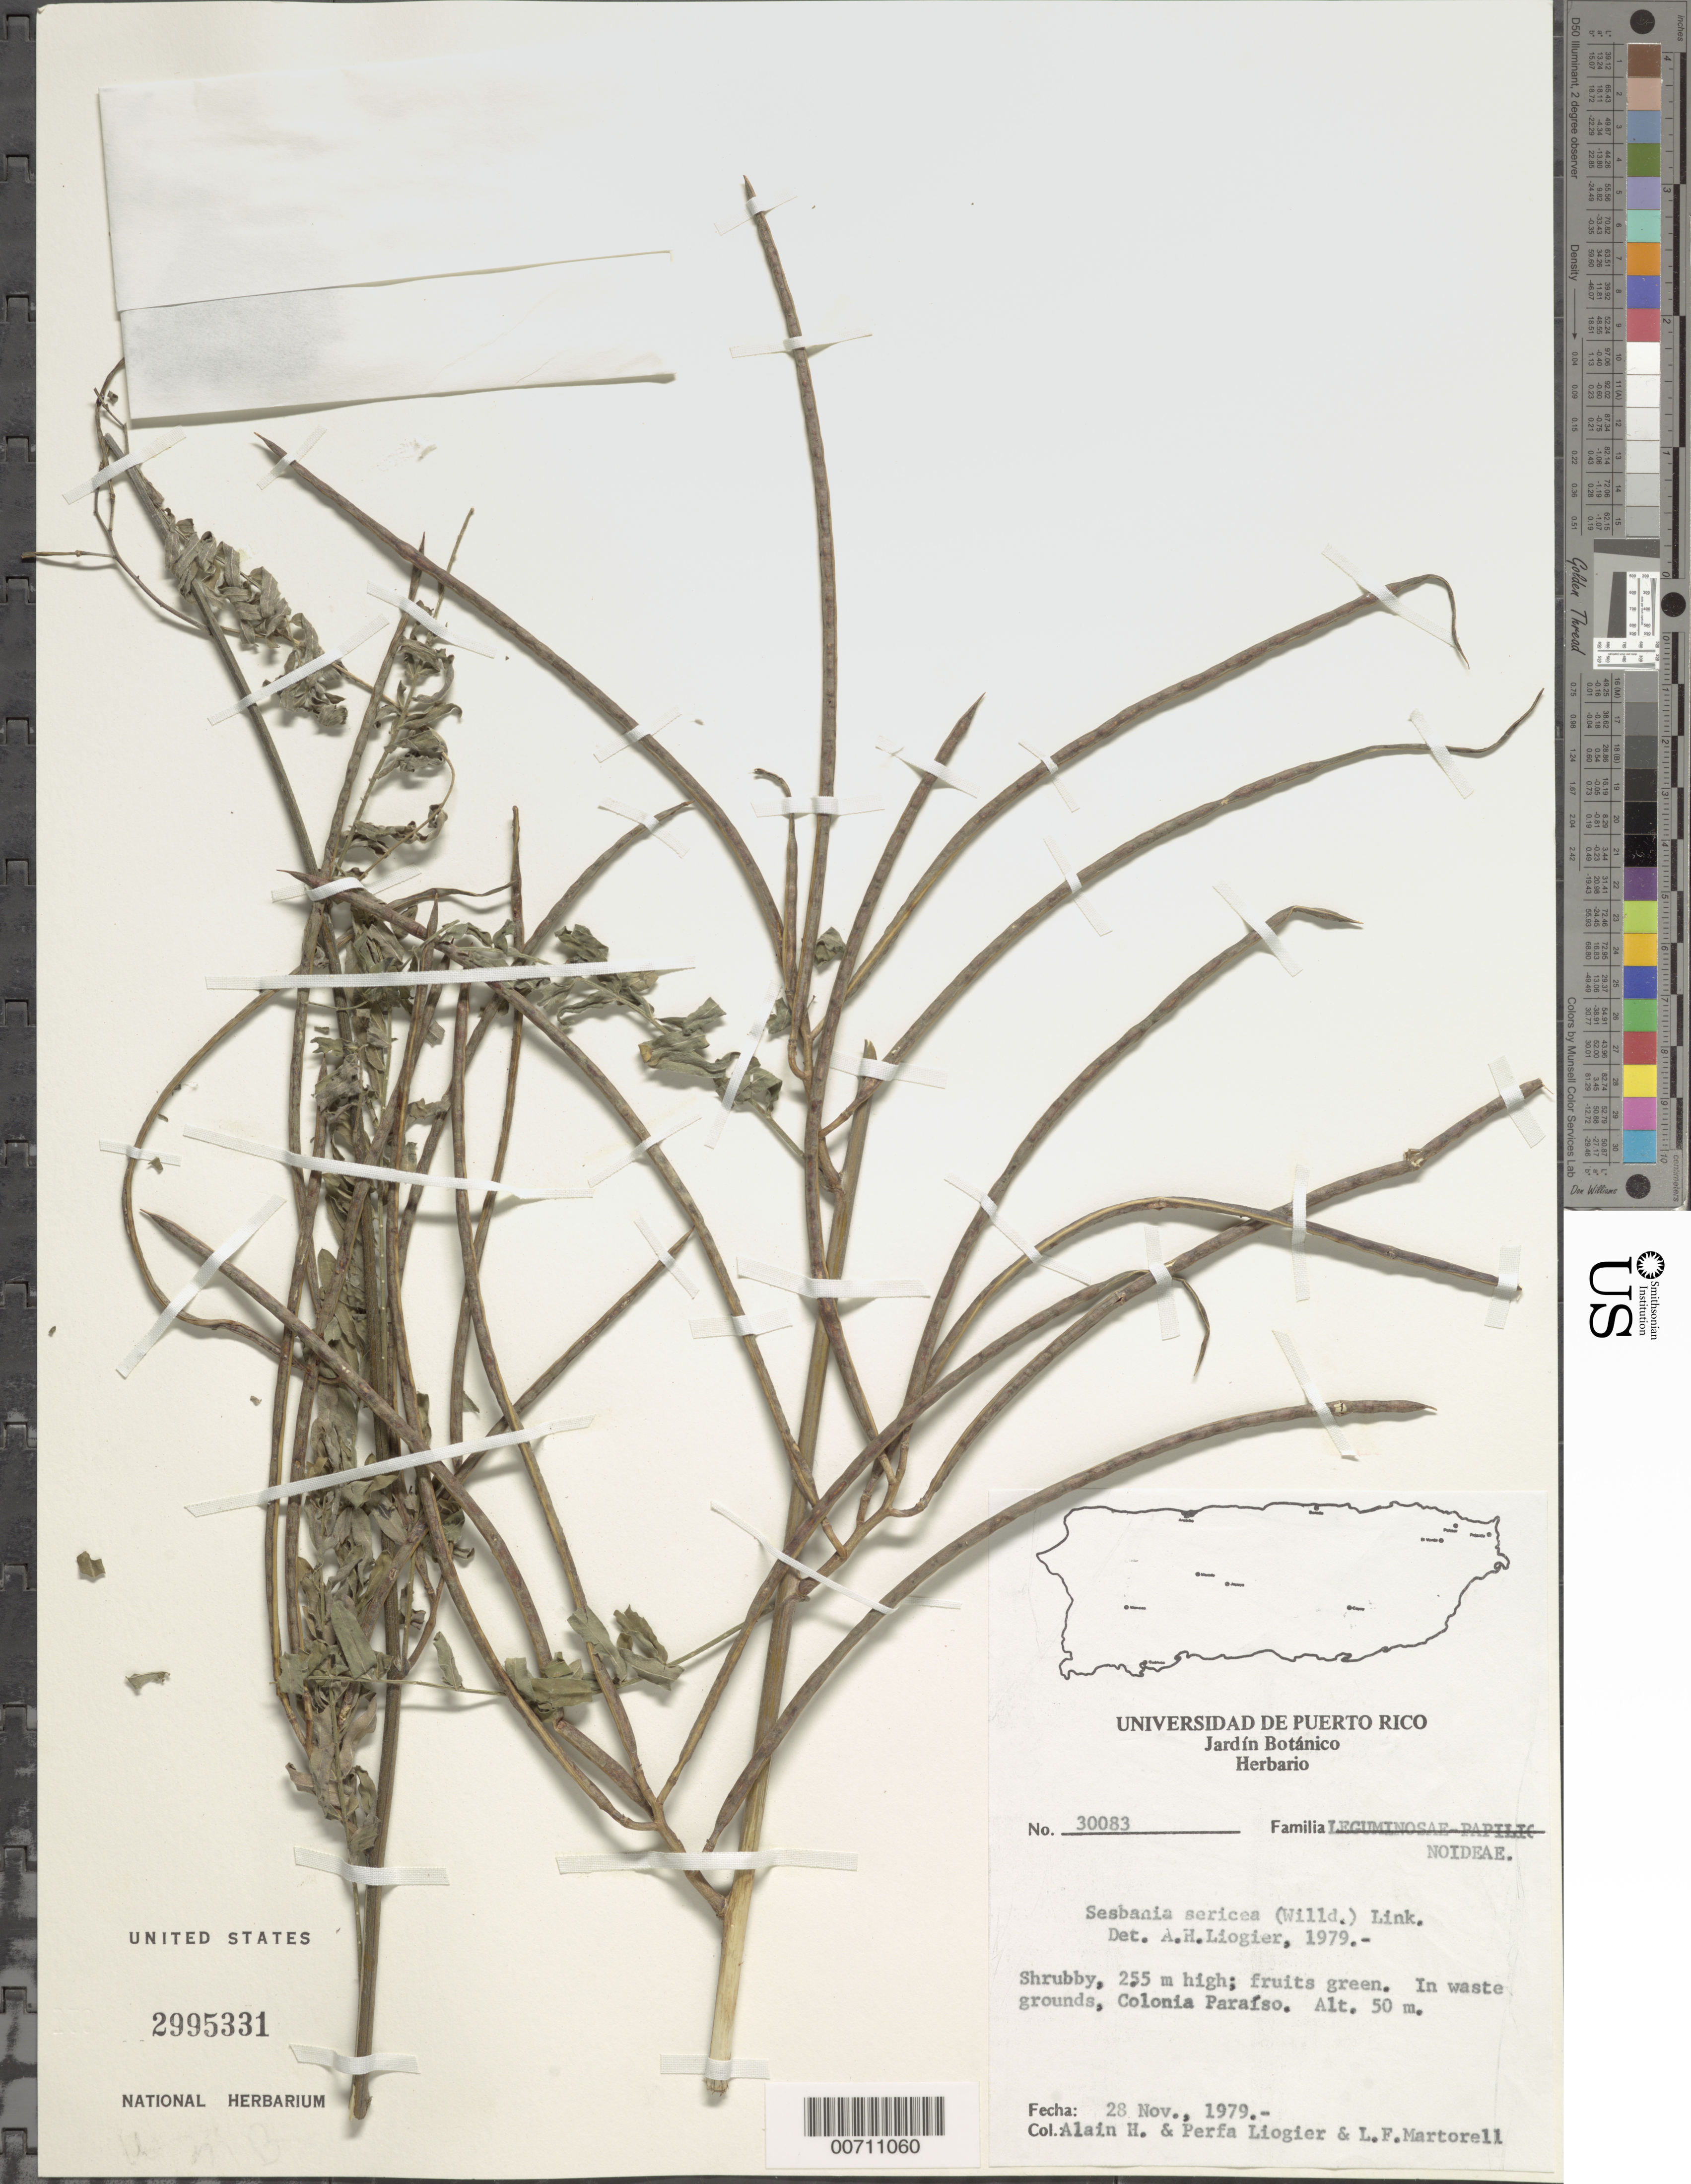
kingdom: Plantae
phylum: Tracheophyta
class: Magnoliopsida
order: Fabales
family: Fabaceae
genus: Sesbania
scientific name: Sesbania sericea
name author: (Willd.) Link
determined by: Liogier, Alain H.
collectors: A. H. Liogier, M. P. Liogier & L. Martorell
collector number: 30083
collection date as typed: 28 Nov 1979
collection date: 1979-11-28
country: Puerto Rico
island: Greater Antilles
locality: Colonia Paraiso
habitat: Waste grounds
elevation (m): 50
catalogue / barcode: US 2995331